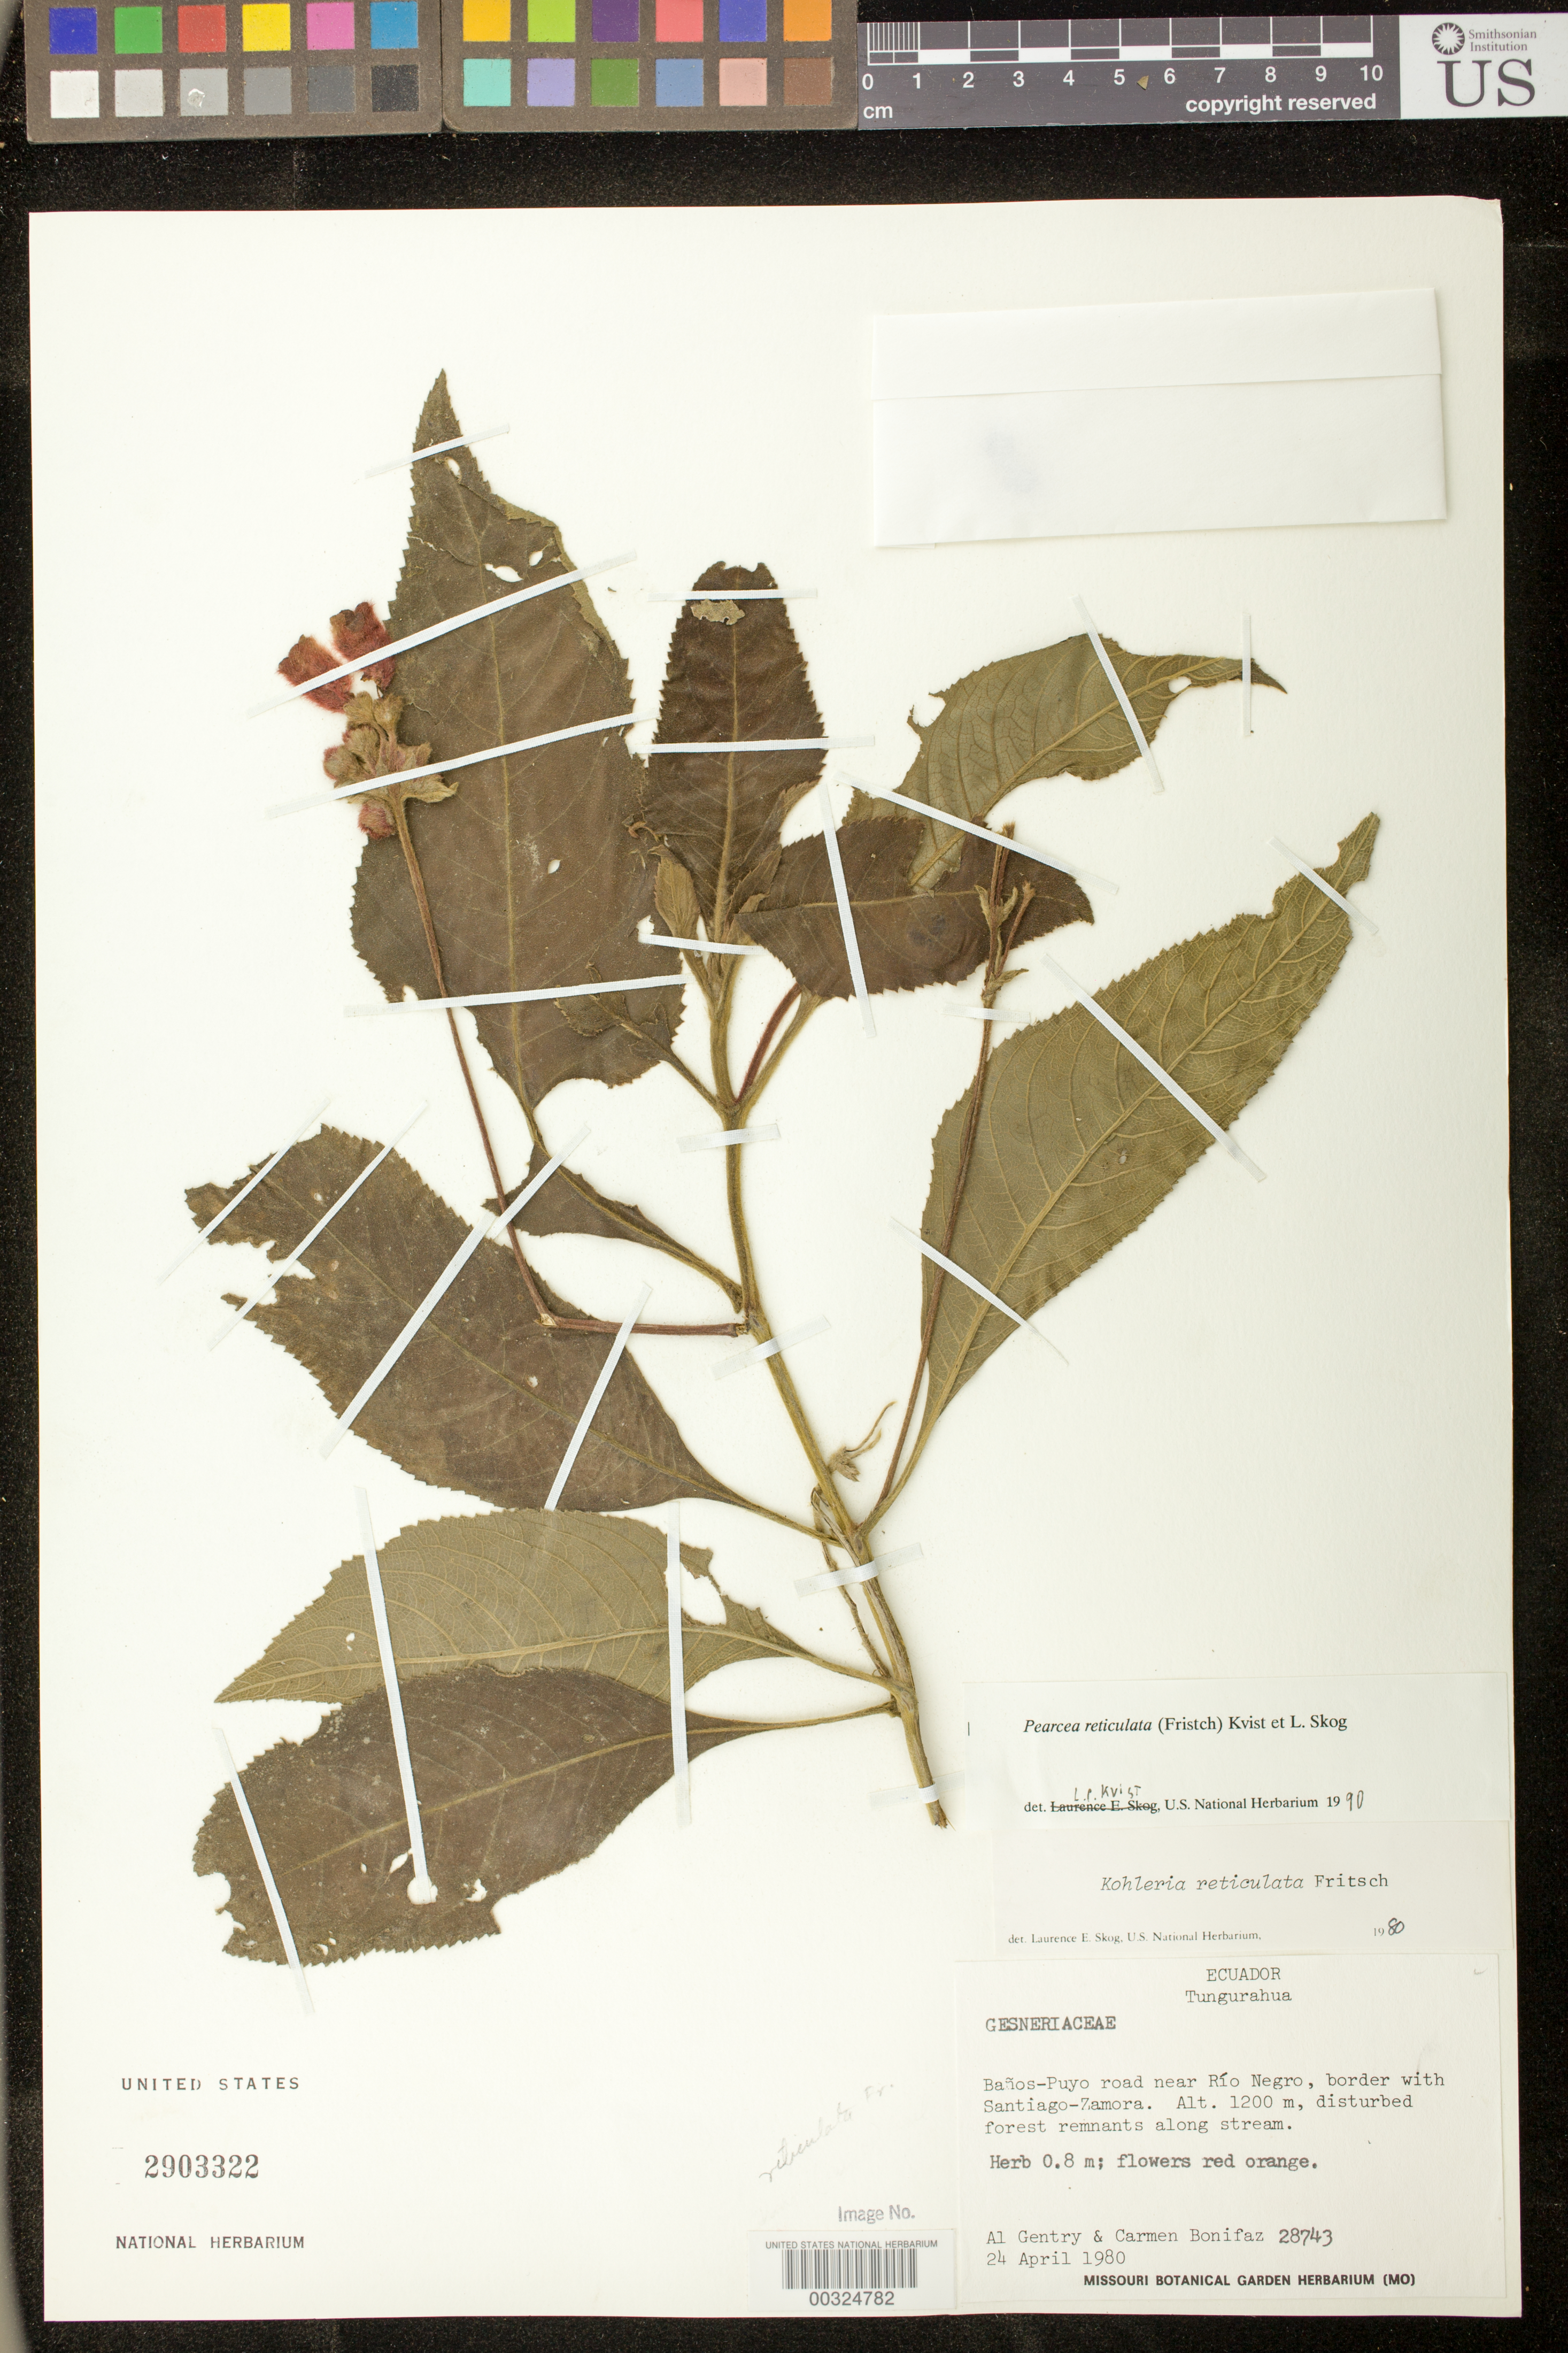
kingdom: Plantae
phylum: Tracheophyta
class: Magnoliopsida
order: Lamiales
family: Gesneriaceae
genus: Pearcea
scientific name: Pearcea reticulata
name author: (Fritsch) L.P. Kvist & L.E. Skog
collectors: A. H. Gentry & C. Bonifaz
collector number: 28743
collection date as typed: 24 Apr 1980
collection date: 1980-04-24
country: Ecuador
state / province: Tungurahua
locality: Baños - Puyo road near Río Negro, border with Santiago-Zamora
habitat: Disturbed forest remnants along stream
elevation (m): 1200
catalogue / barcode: US 2903322